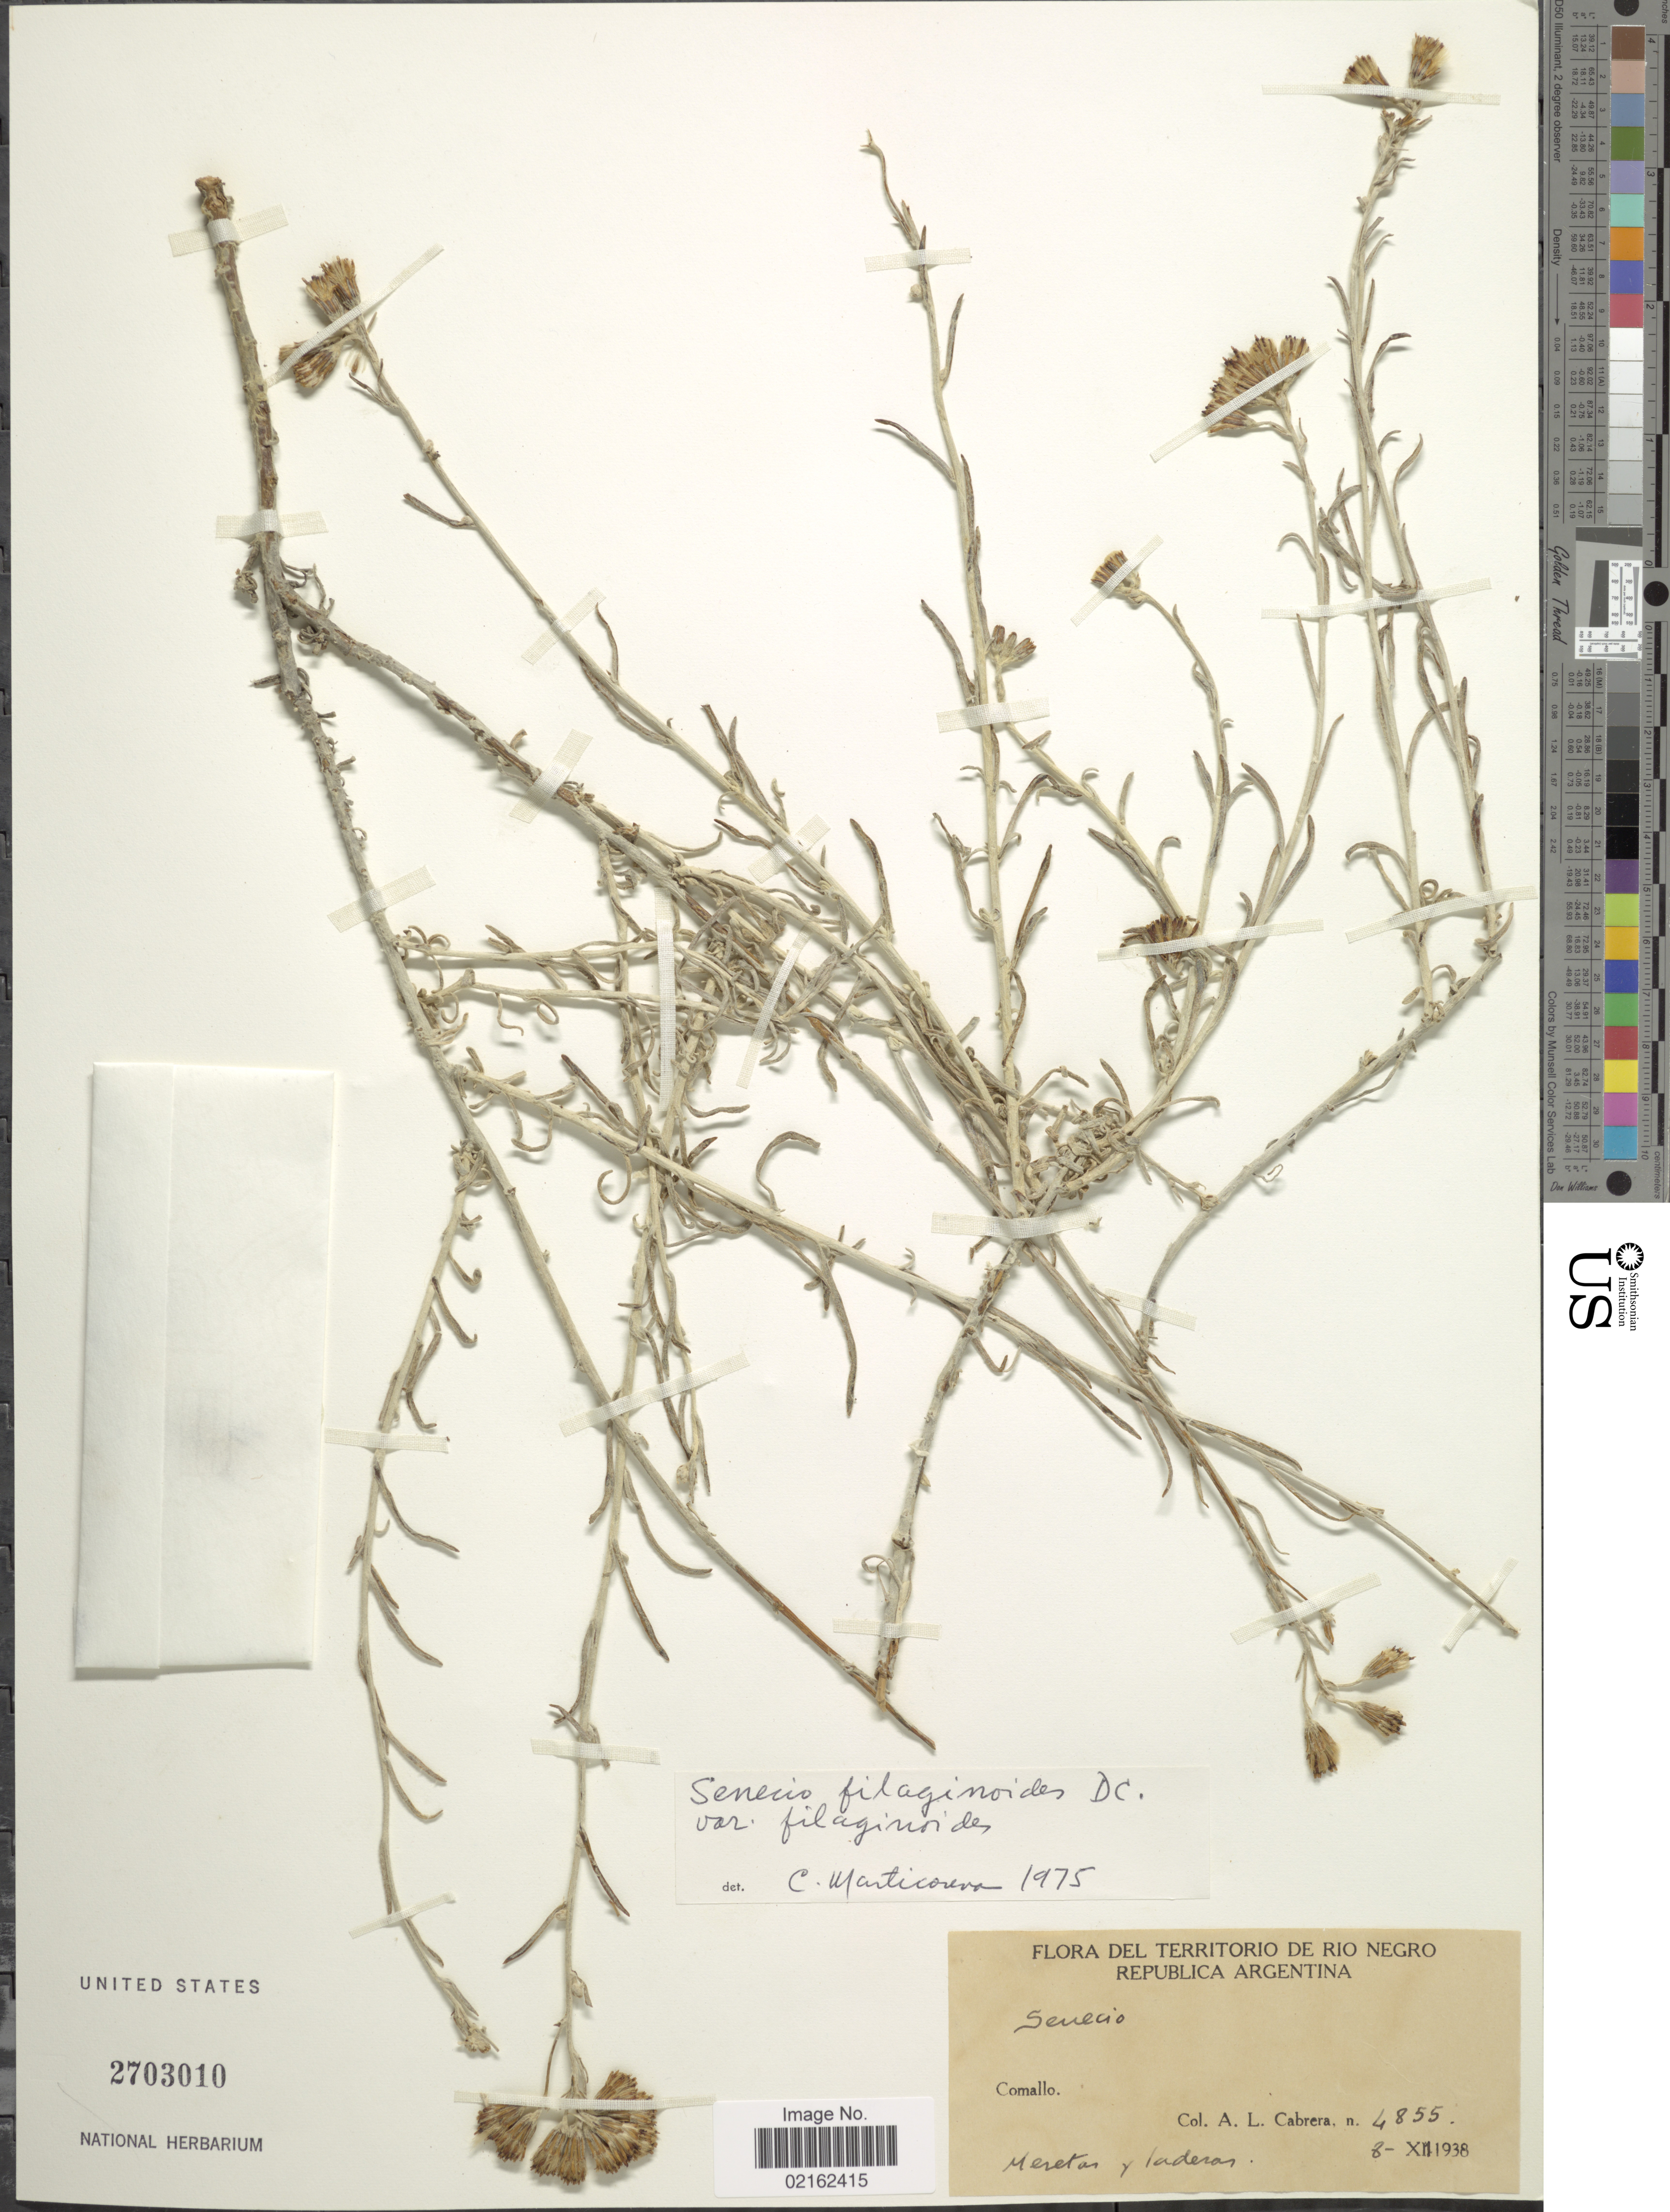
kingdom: Plantae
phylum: Tracheophyta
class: Magnoliopsida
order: Asterales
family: Asteraceae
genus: Senecio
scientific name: Senecio filaginoides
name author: DC.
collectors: A. L. Cabrera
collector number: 4855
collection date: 1938-12-08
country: Argentina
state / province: Rio Negro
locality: Republica Argentina, Comallo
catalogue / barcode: US 2703010